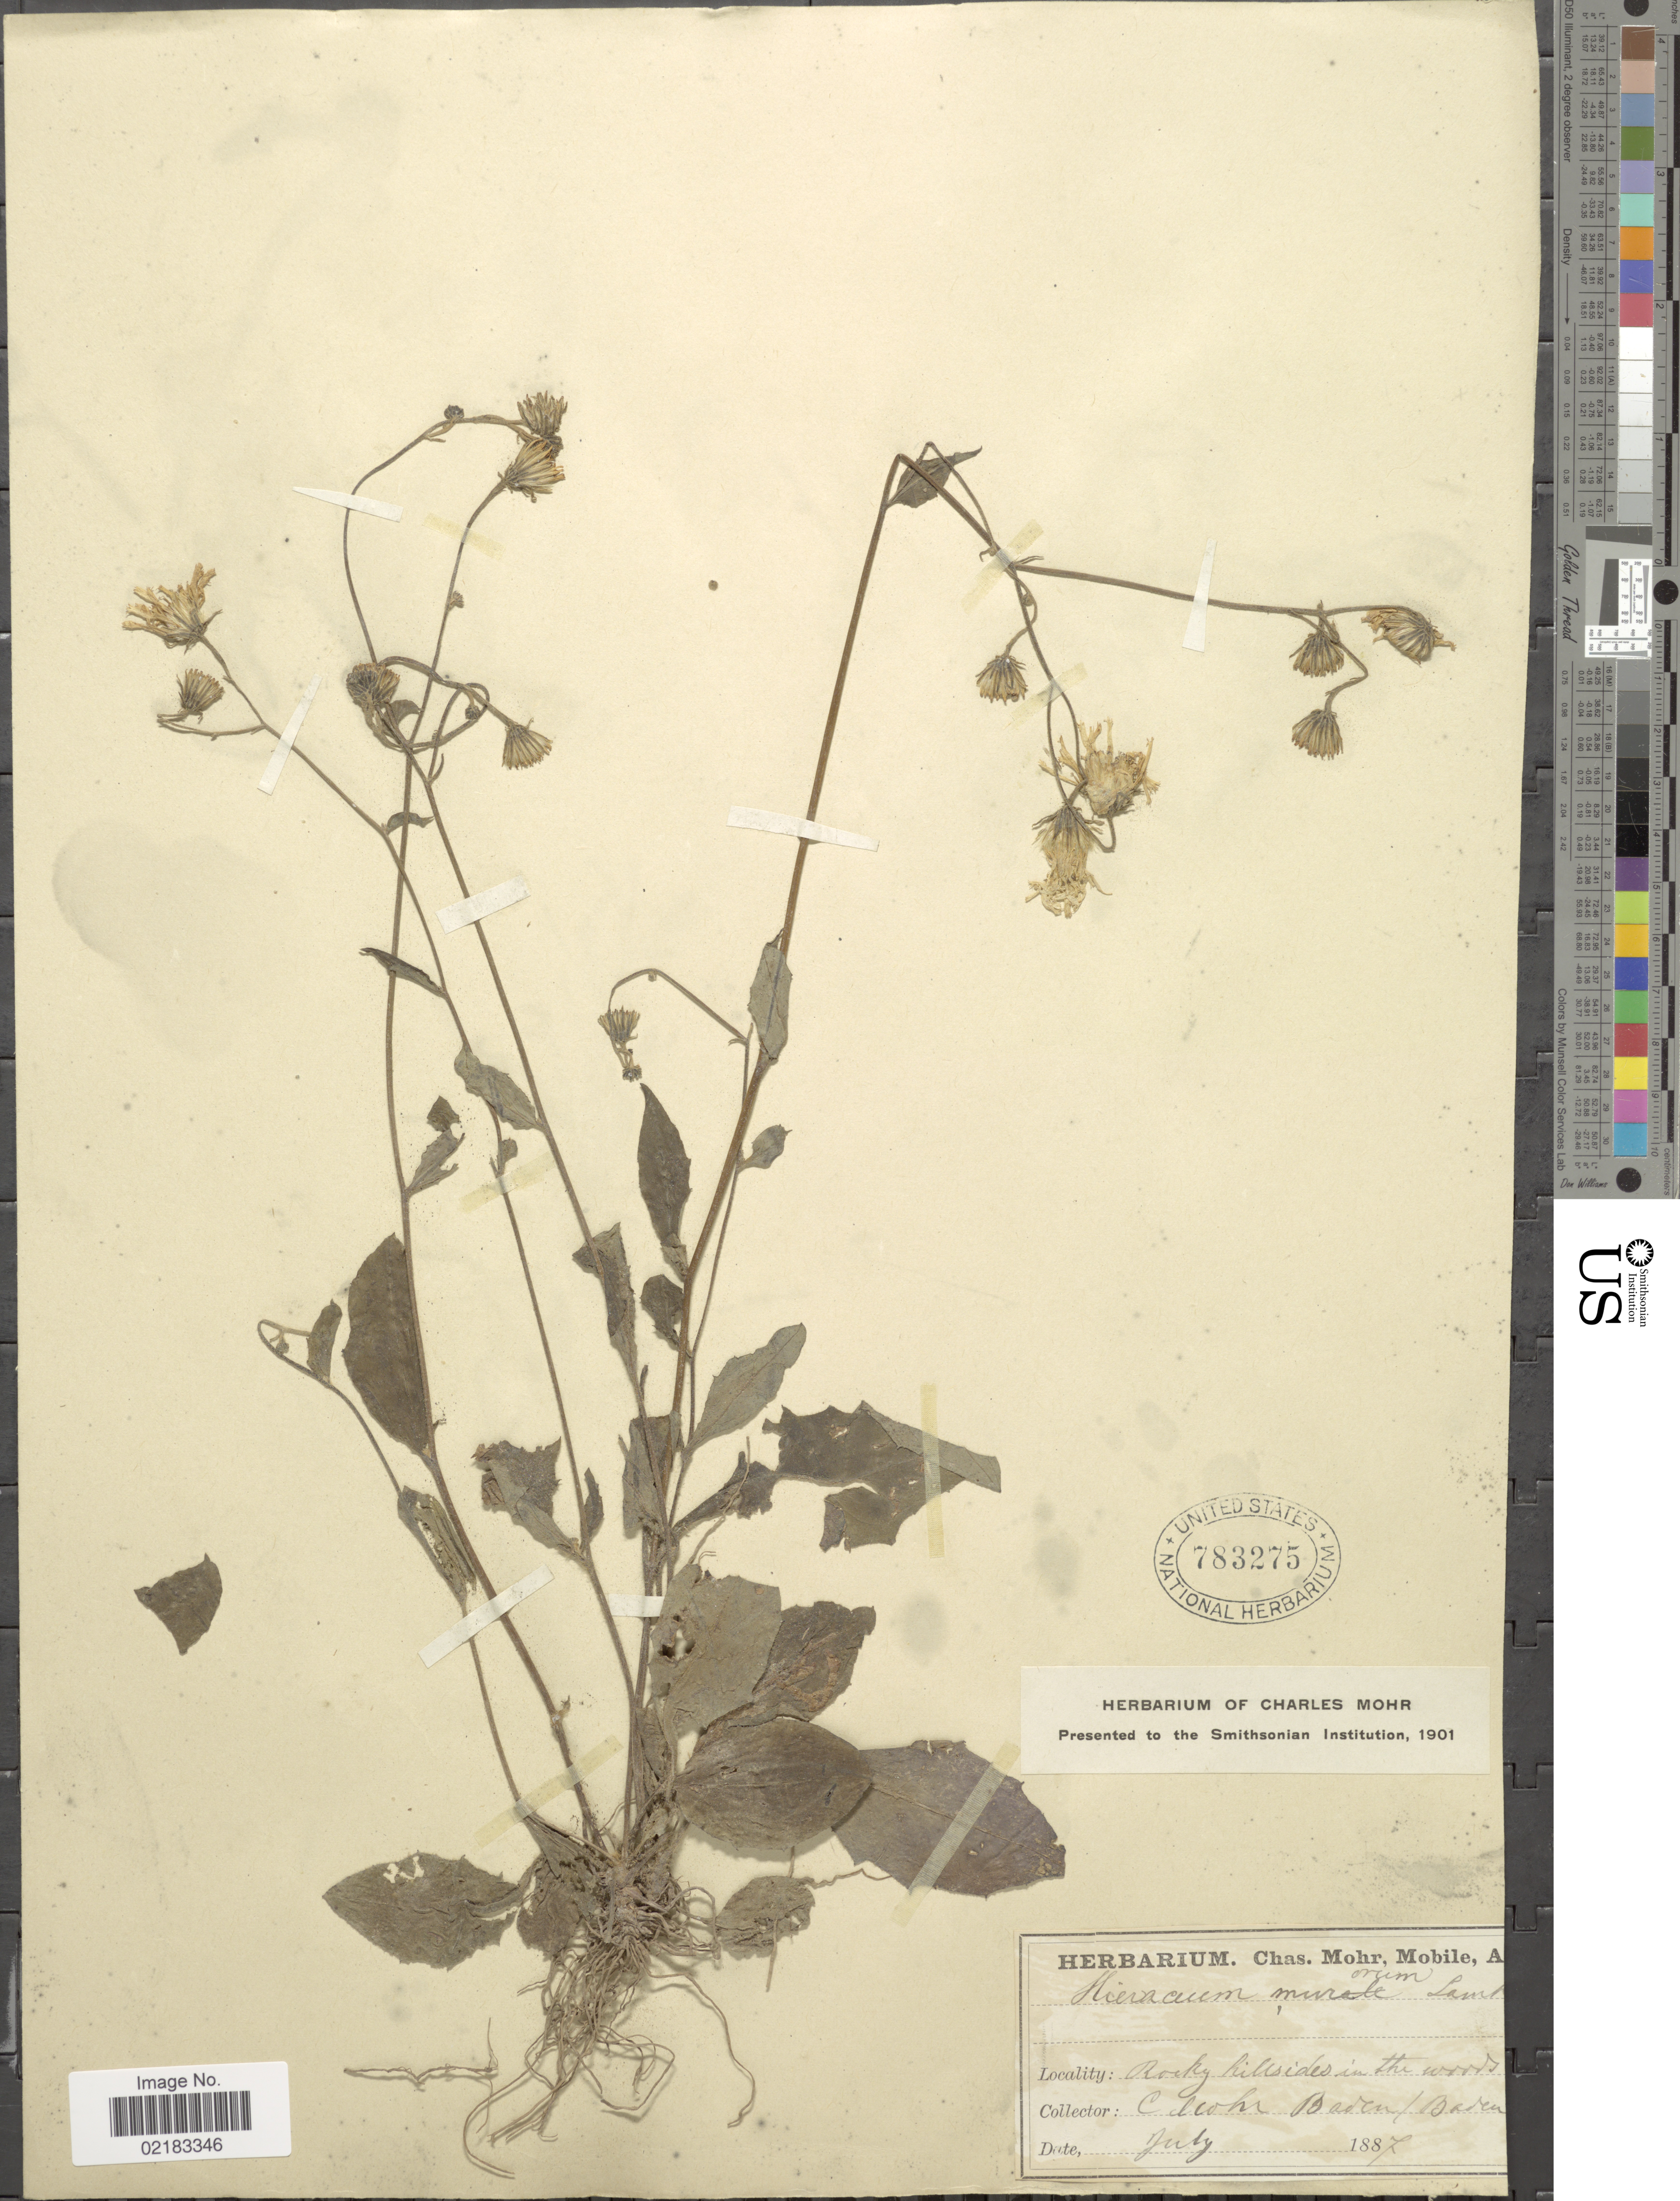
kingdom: Plantae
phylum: Tracheophyta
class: Magnoliopsida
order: Asterales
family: Asteraceae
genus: Hieracium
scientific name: Hieracium murorum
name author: L.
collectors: C. T. Mohr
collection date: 1887-07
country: Germany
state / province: Baden-württemberg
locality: Rocky hillsides in the woods, Baden/Baden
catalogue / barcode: US 783275